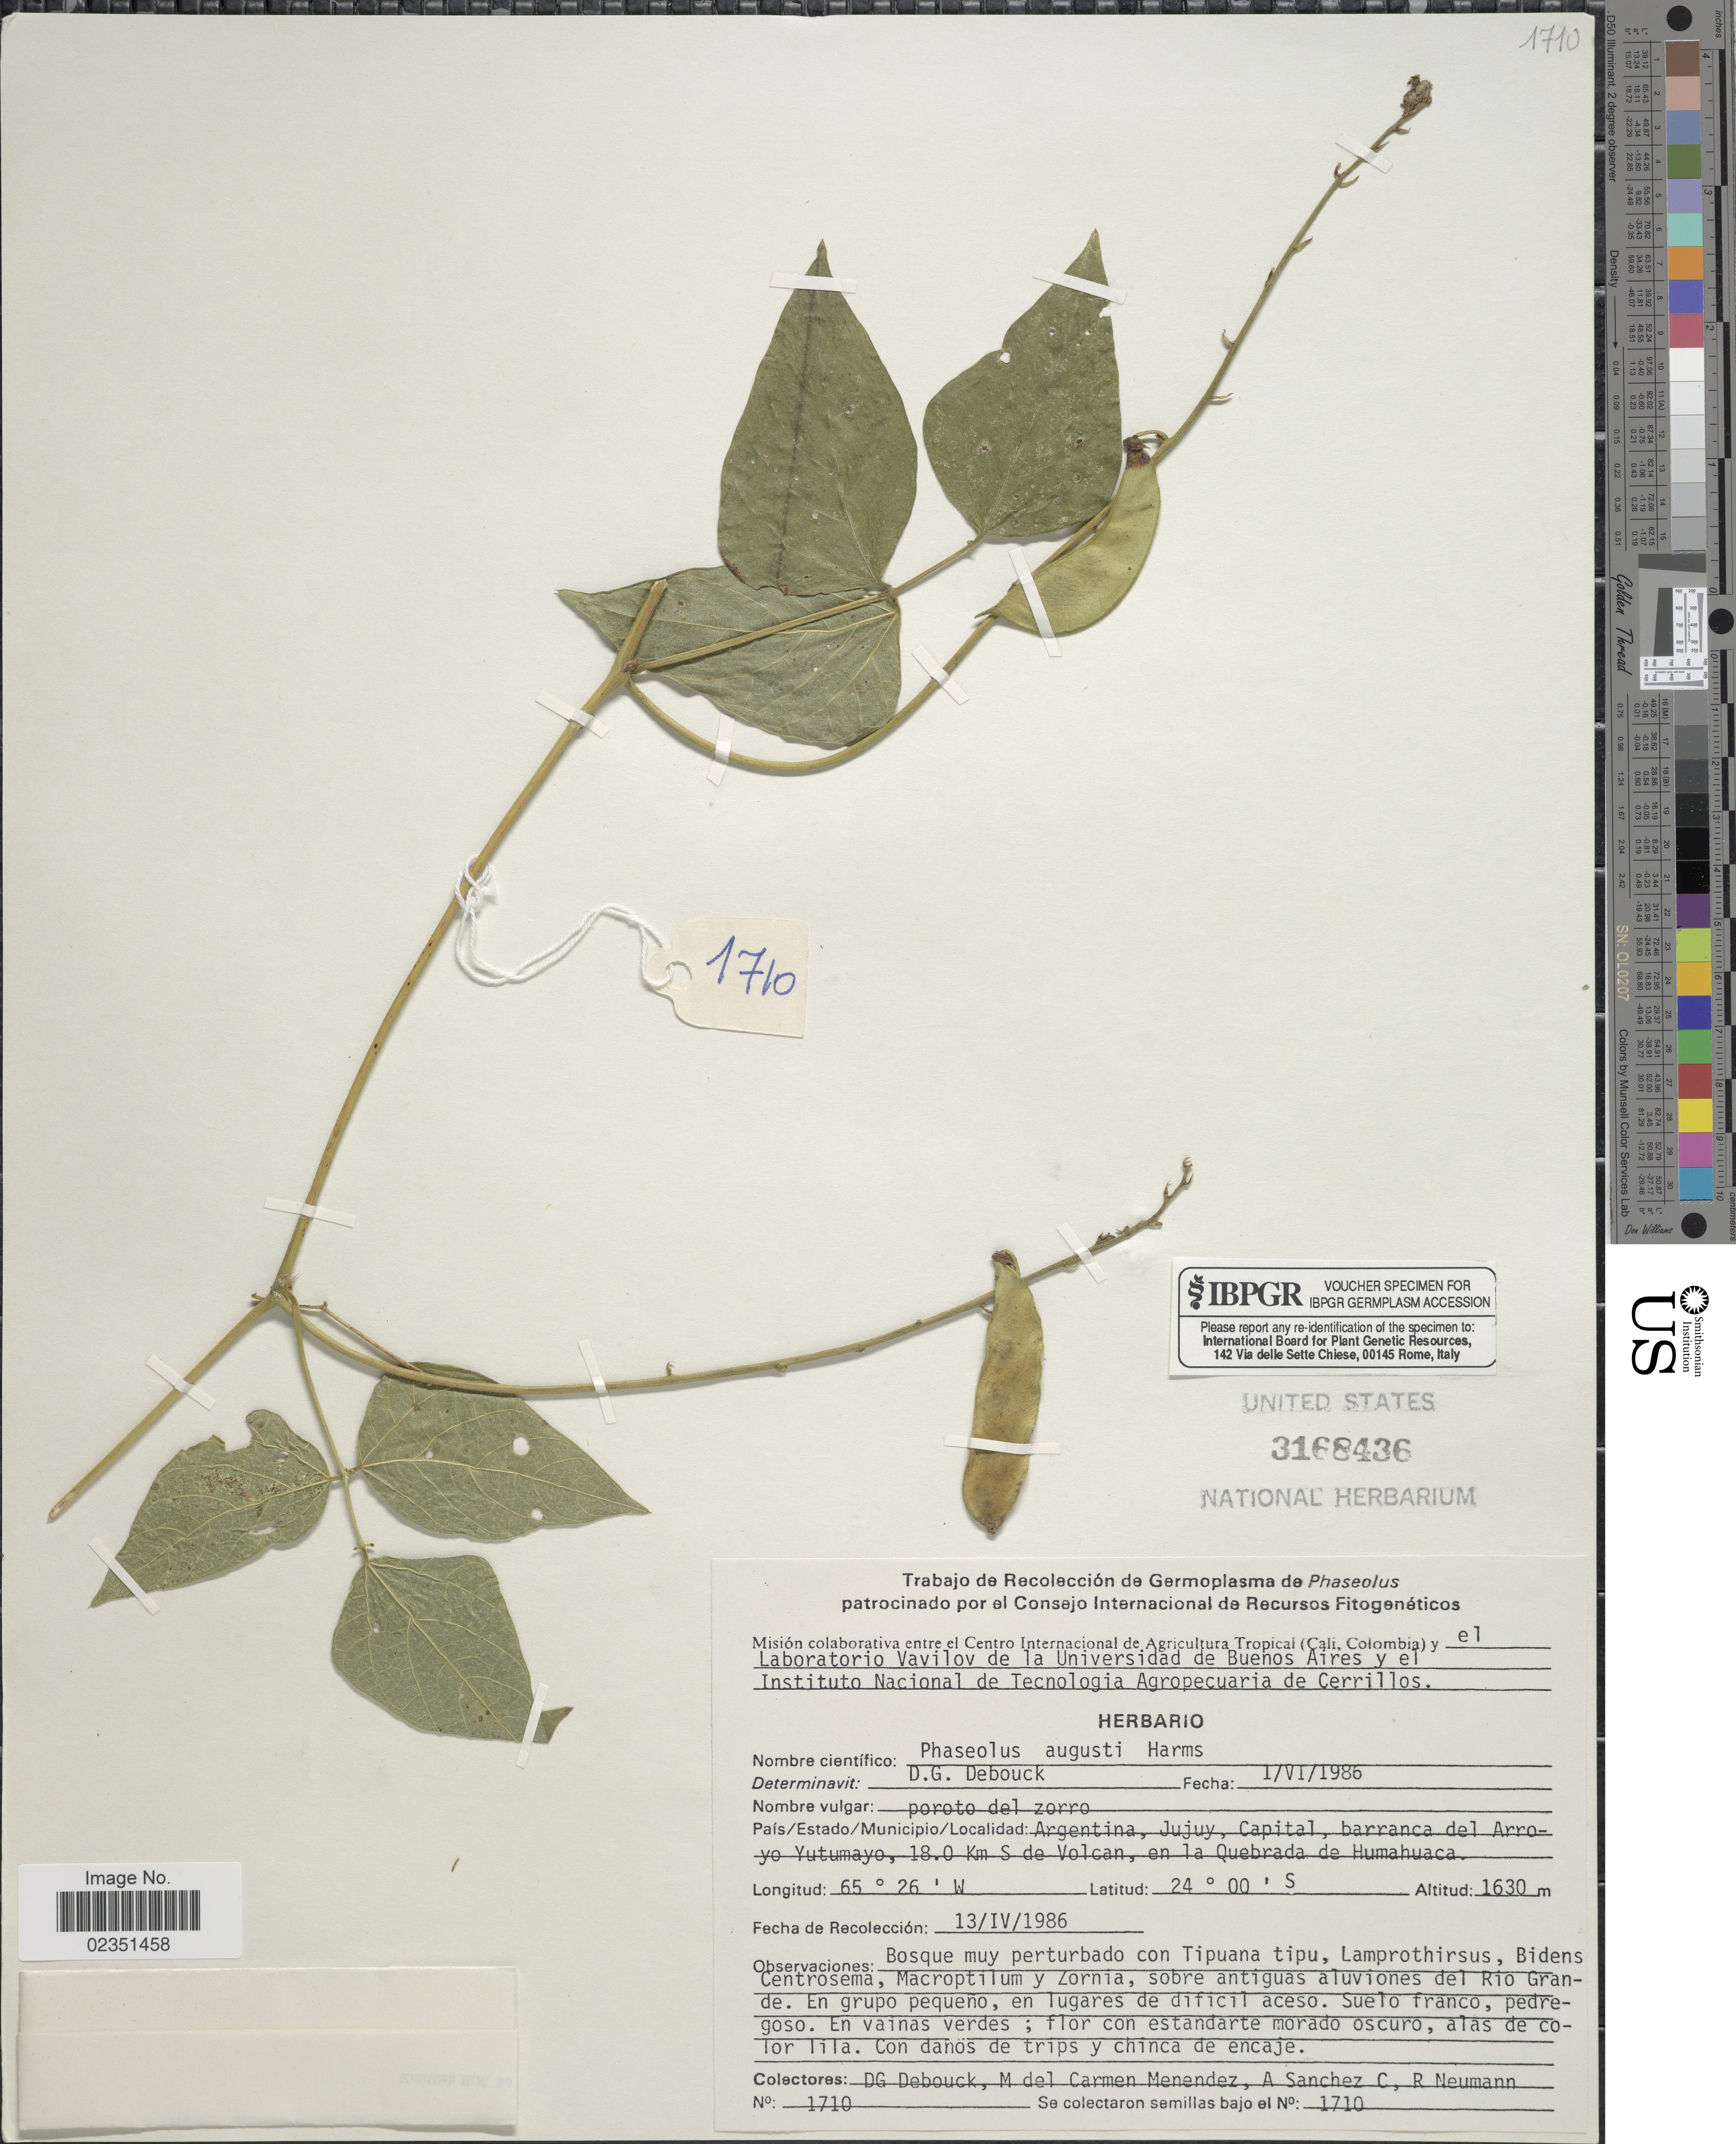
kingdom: Plantae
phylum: Tracheophyta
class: Magnoliopsida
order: Fabales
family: Fabaceae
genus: Phaseolus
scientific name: Phaseolus augusti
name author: Harms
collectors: D. Debouck, M. Menendez, A. Sanchez & R. Neumann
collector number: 1710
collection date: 1986-04-13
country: Argentina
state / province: Jujuy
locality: Capital, barranca del Arroyo Yutumayo, 18.0 Km S de Volcan en la Quebrada de Humahuaca. Bosque muy perturbado con Tipuana tipu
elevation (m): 1630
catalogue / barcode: US 3168436